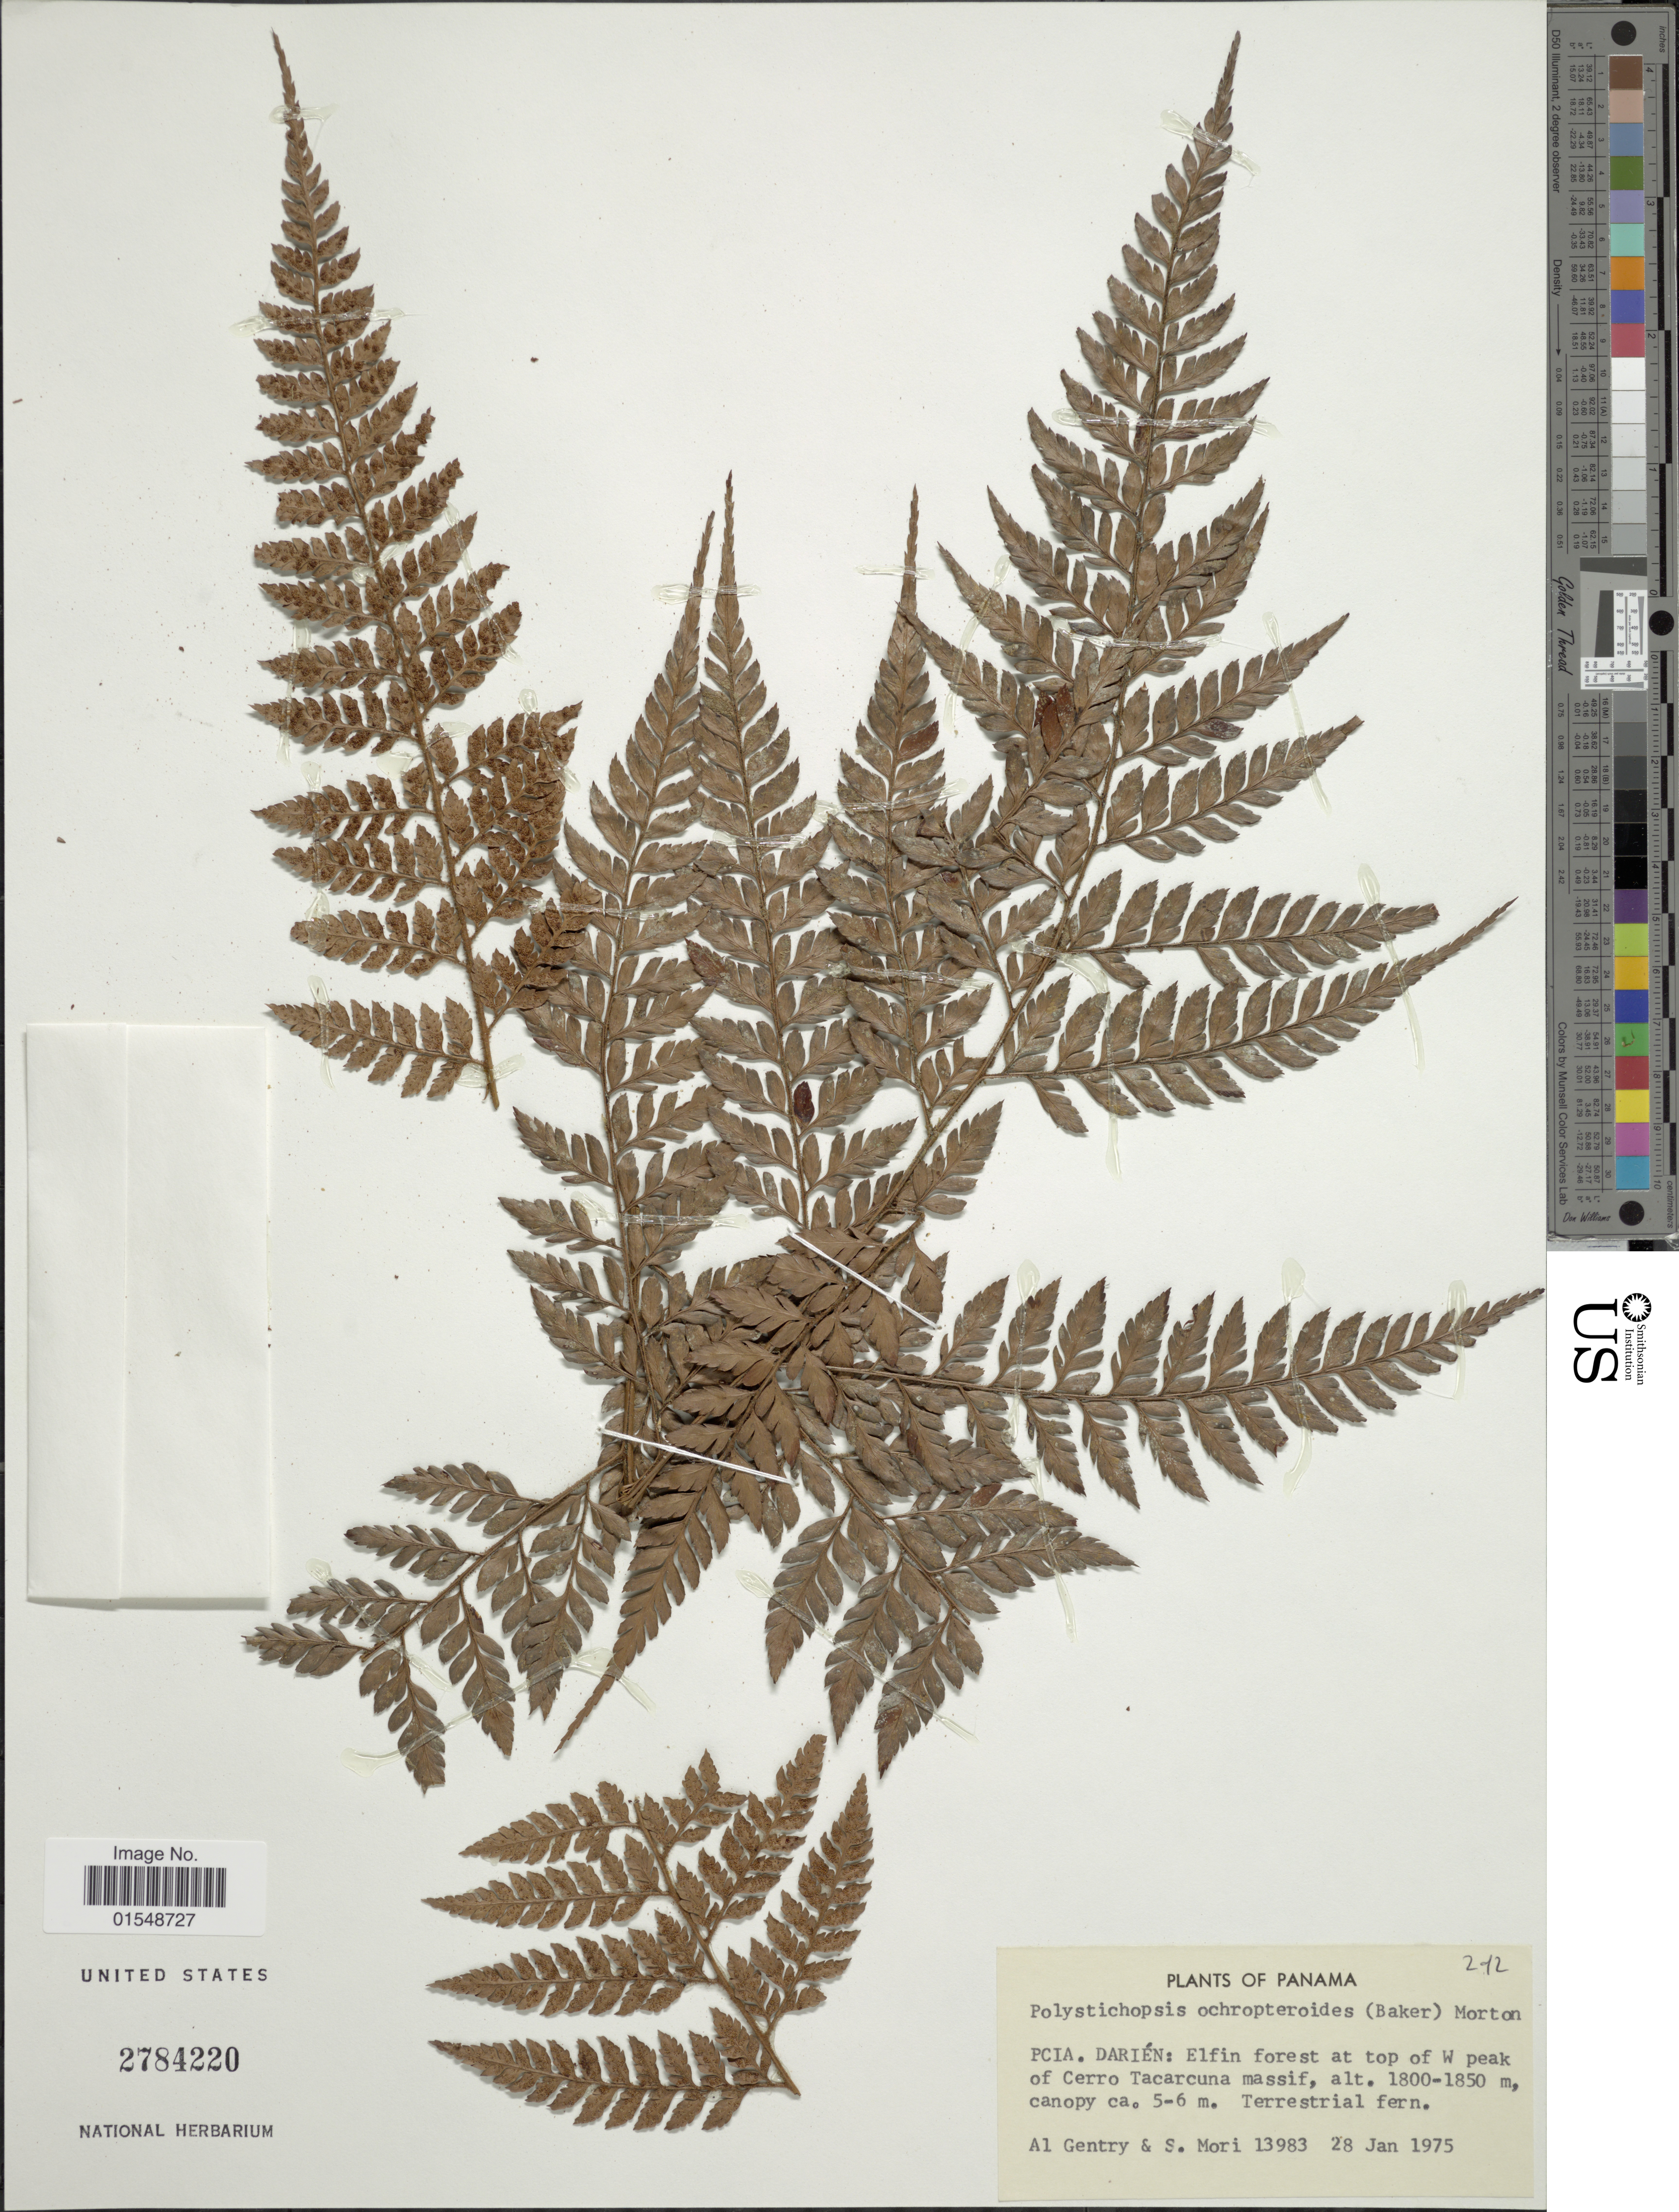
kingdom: Plantae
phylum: Tracheophyta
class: Polypodiopsida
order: Polypodiales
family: Dryopteridaceae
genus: Arachniodes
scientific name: Arachniodes ochropteroides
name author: (Baker) C. Chr.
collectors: A. H. Gentry & S. Mori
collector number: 13983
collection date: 1975-01-28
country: Panama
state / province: Darién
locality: Elfin forest at top of W peak of Cerro Tacarcuna massif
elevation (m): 1800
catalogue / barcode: US 2784220